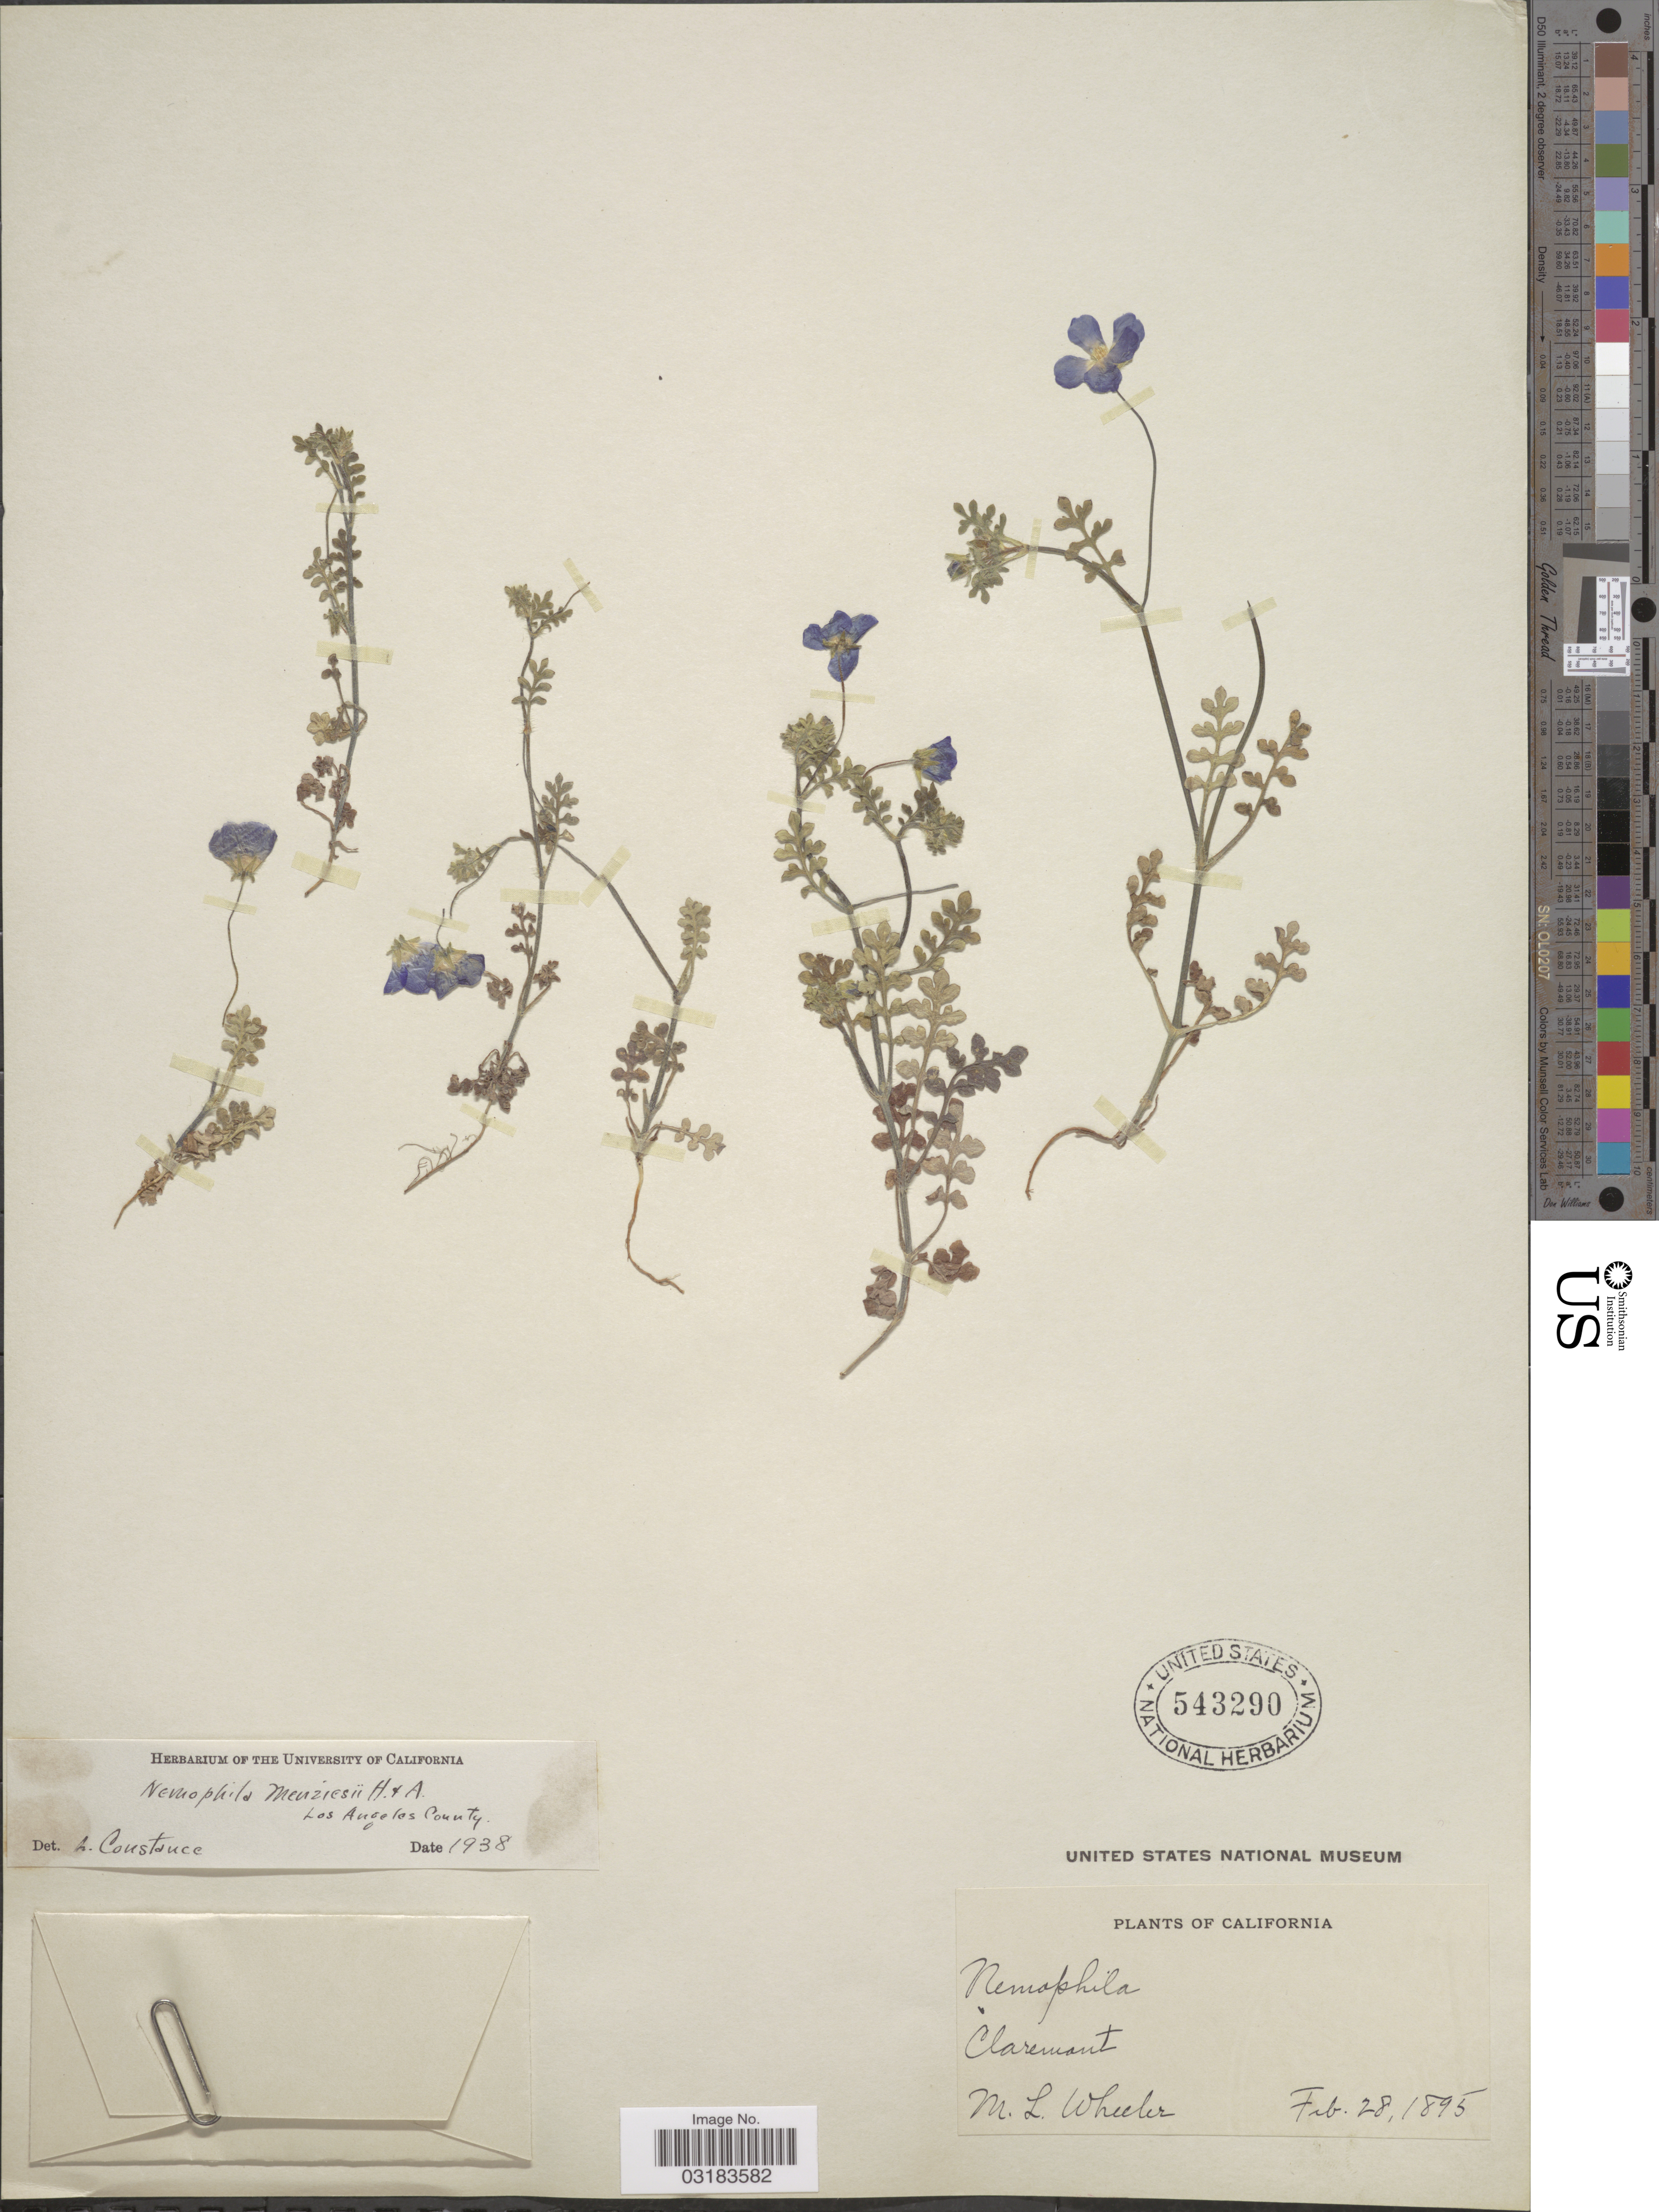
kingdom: Plantae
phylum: Tracheophyta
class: Magnoliopsida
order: Boraginales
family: Hydrophyllaceae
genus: Nemophila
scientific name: Nemophila menziesii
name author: Hook. & Arn.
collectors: M. Wheeler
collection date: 1895-02-28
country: United States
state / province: California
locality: Claremont.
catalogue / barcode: US 543290